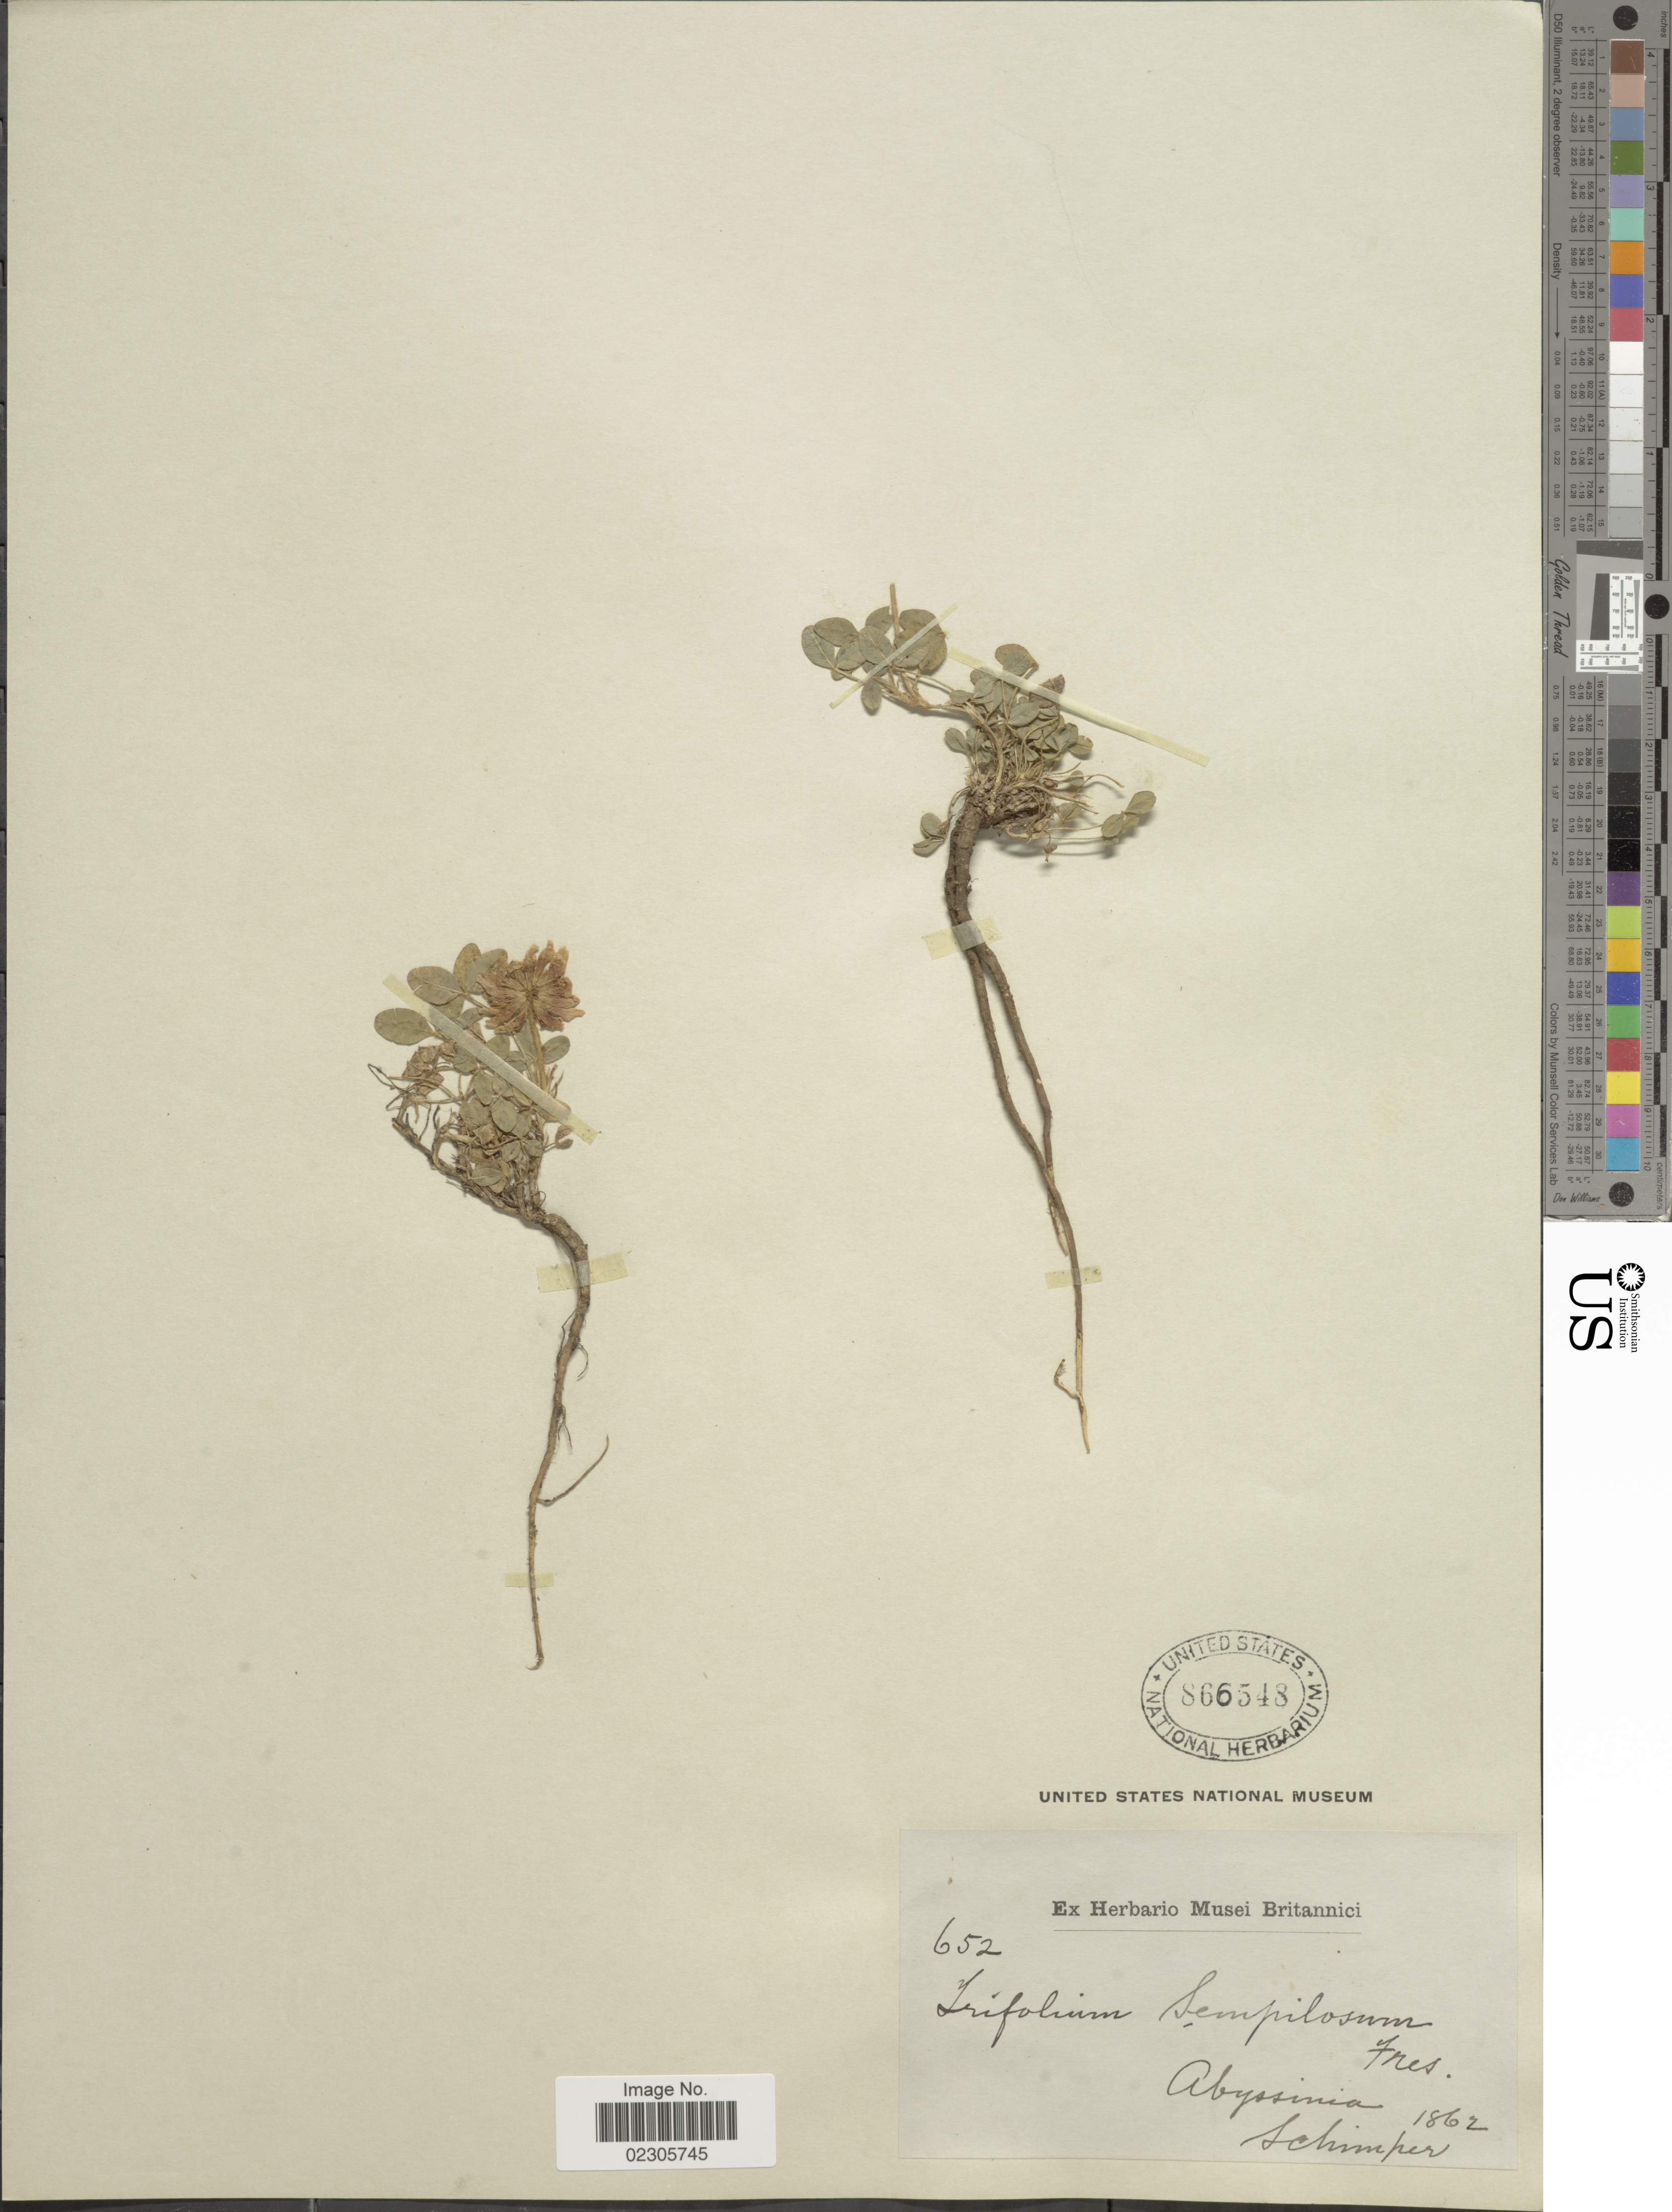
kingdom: Plantae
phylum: Tracheophyta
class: Magnoliopsida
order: Fabales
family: Fabaceae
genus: Trifolium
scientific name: Trifolium semipilosum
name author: Fresen.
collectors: -. Schimper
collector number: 652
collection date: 1862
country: Eritrea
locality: Abyssinia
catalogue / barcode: US 866548